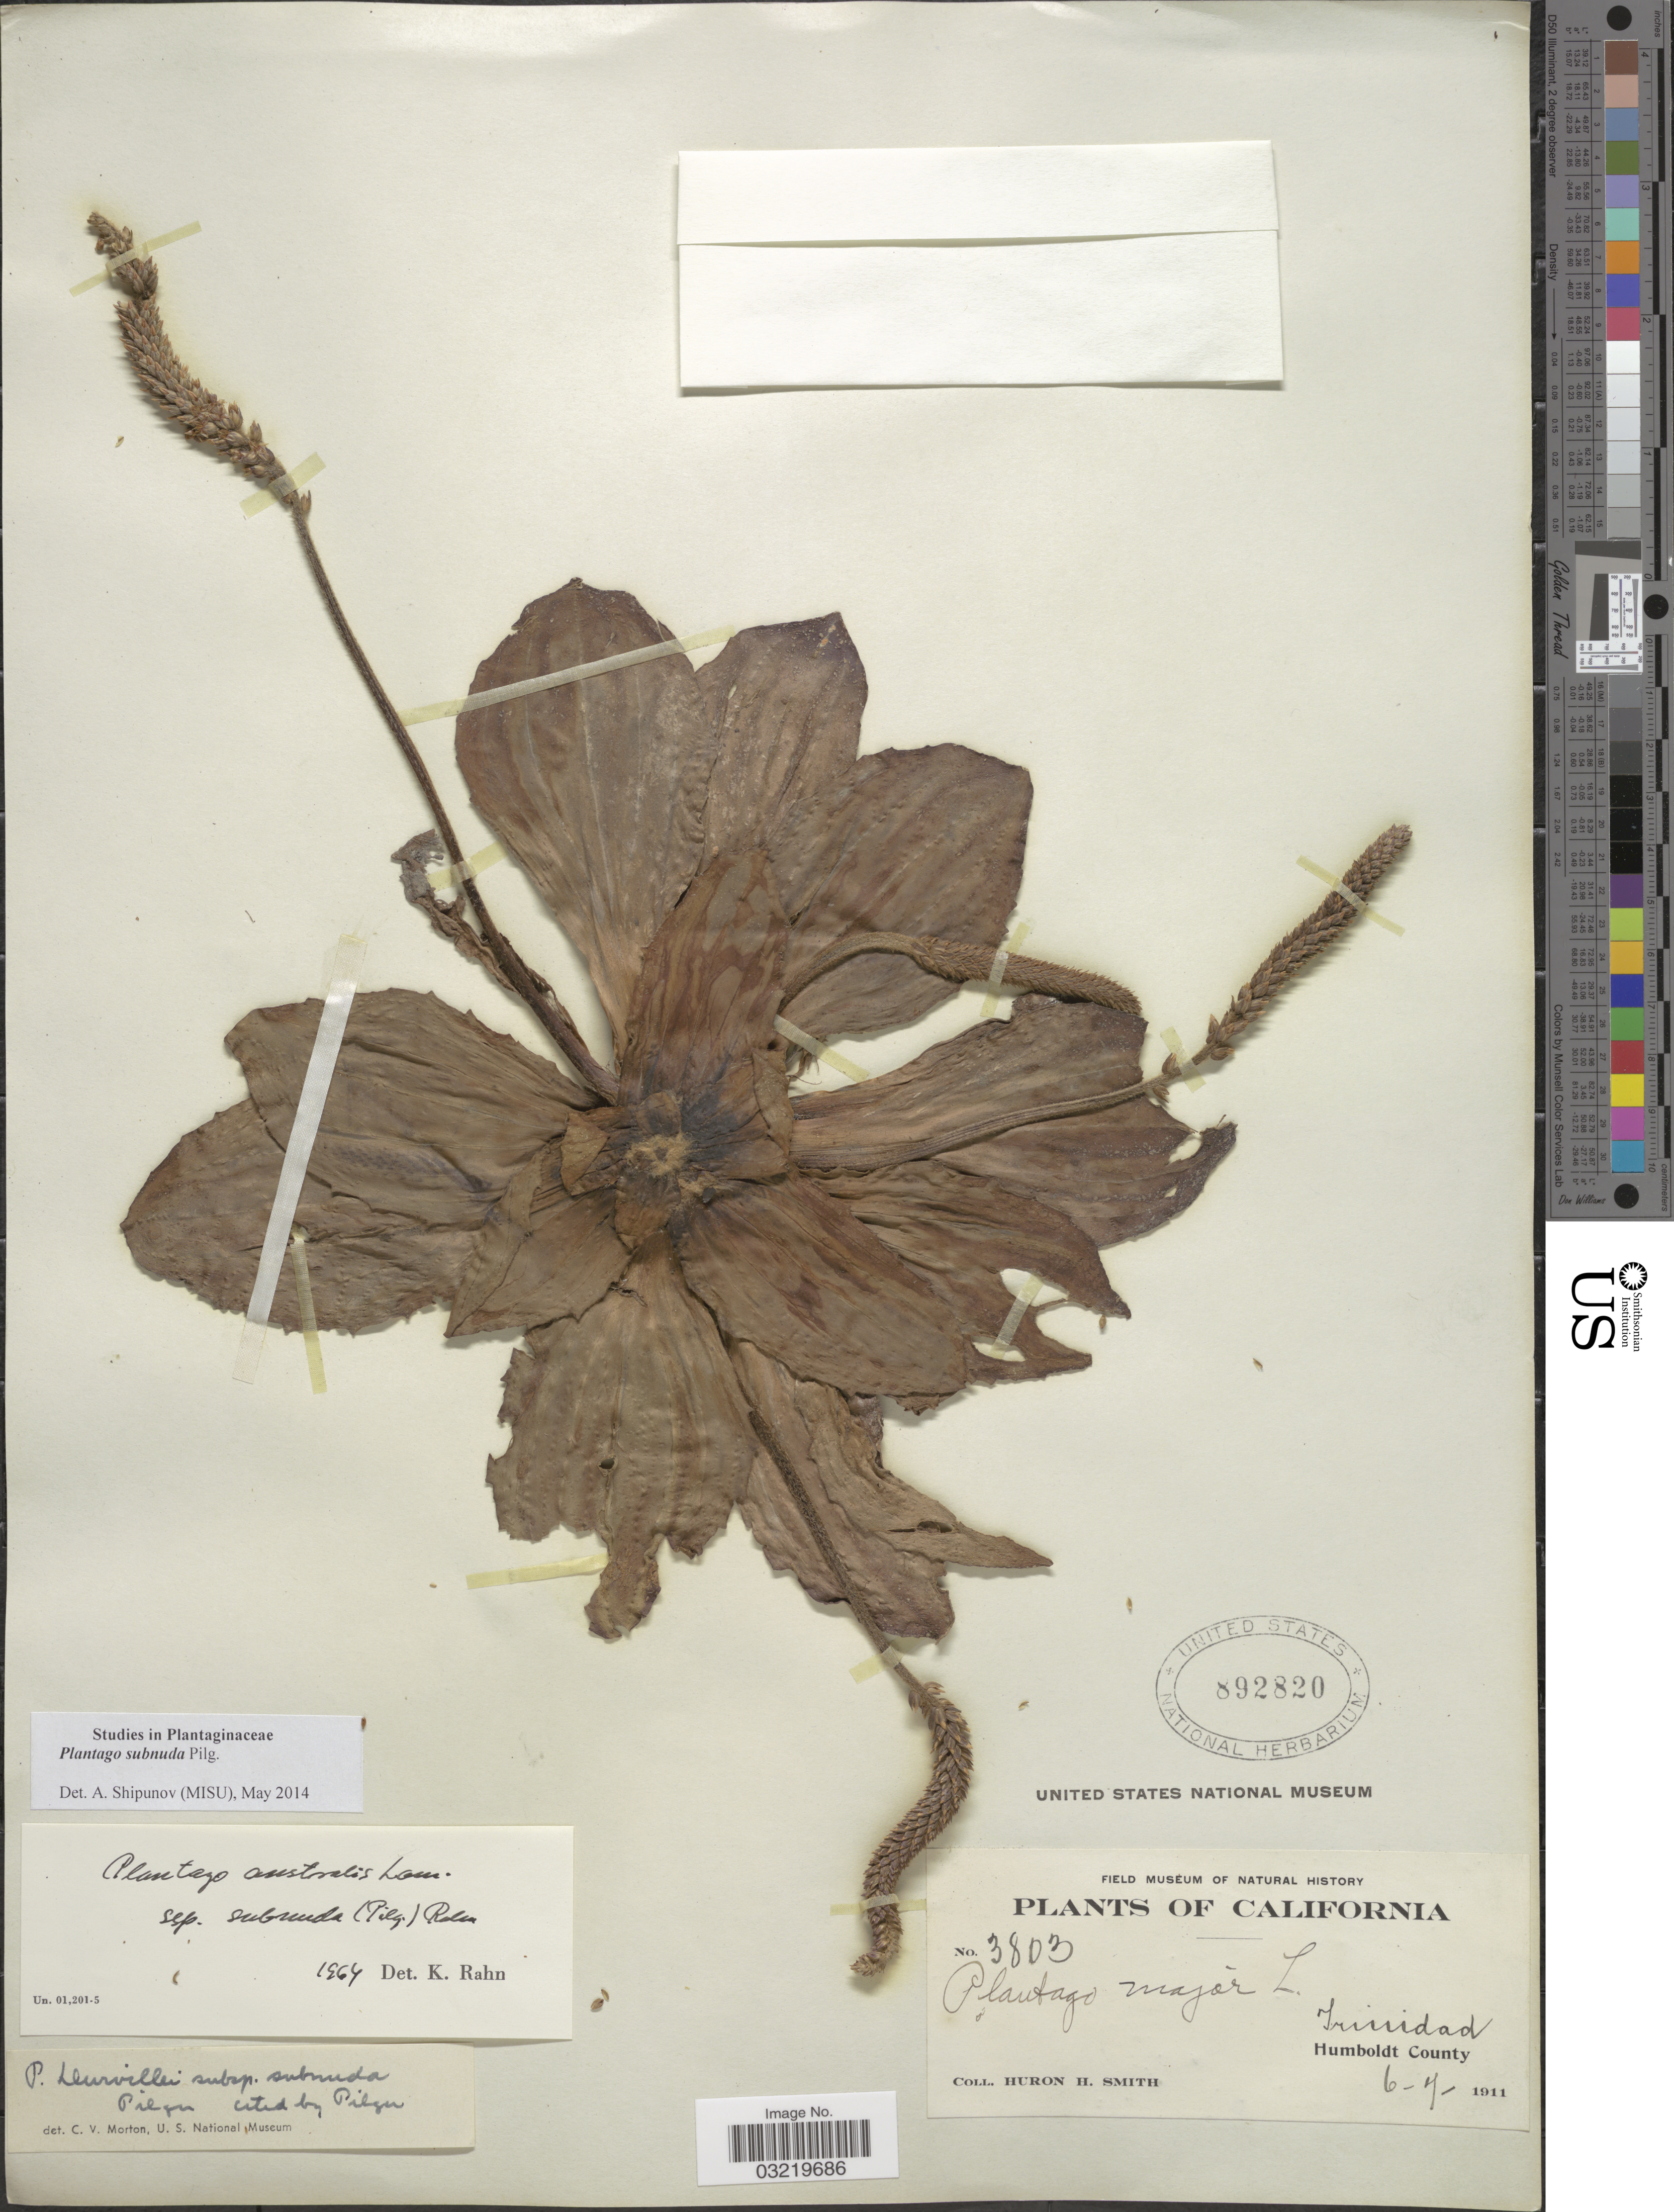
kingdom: Plantae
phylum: Tracheophyta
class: Magnoliopsida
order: Lamiales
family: Plantaginaceae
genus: Plantago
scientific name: Plantago subnuda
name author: Pilg.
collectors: Huron H. Smith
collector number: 3803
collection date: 1911-06-07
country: United States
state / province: California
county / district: Humboldt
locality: Trinidad, Humboldt County.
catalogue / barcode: US 892820